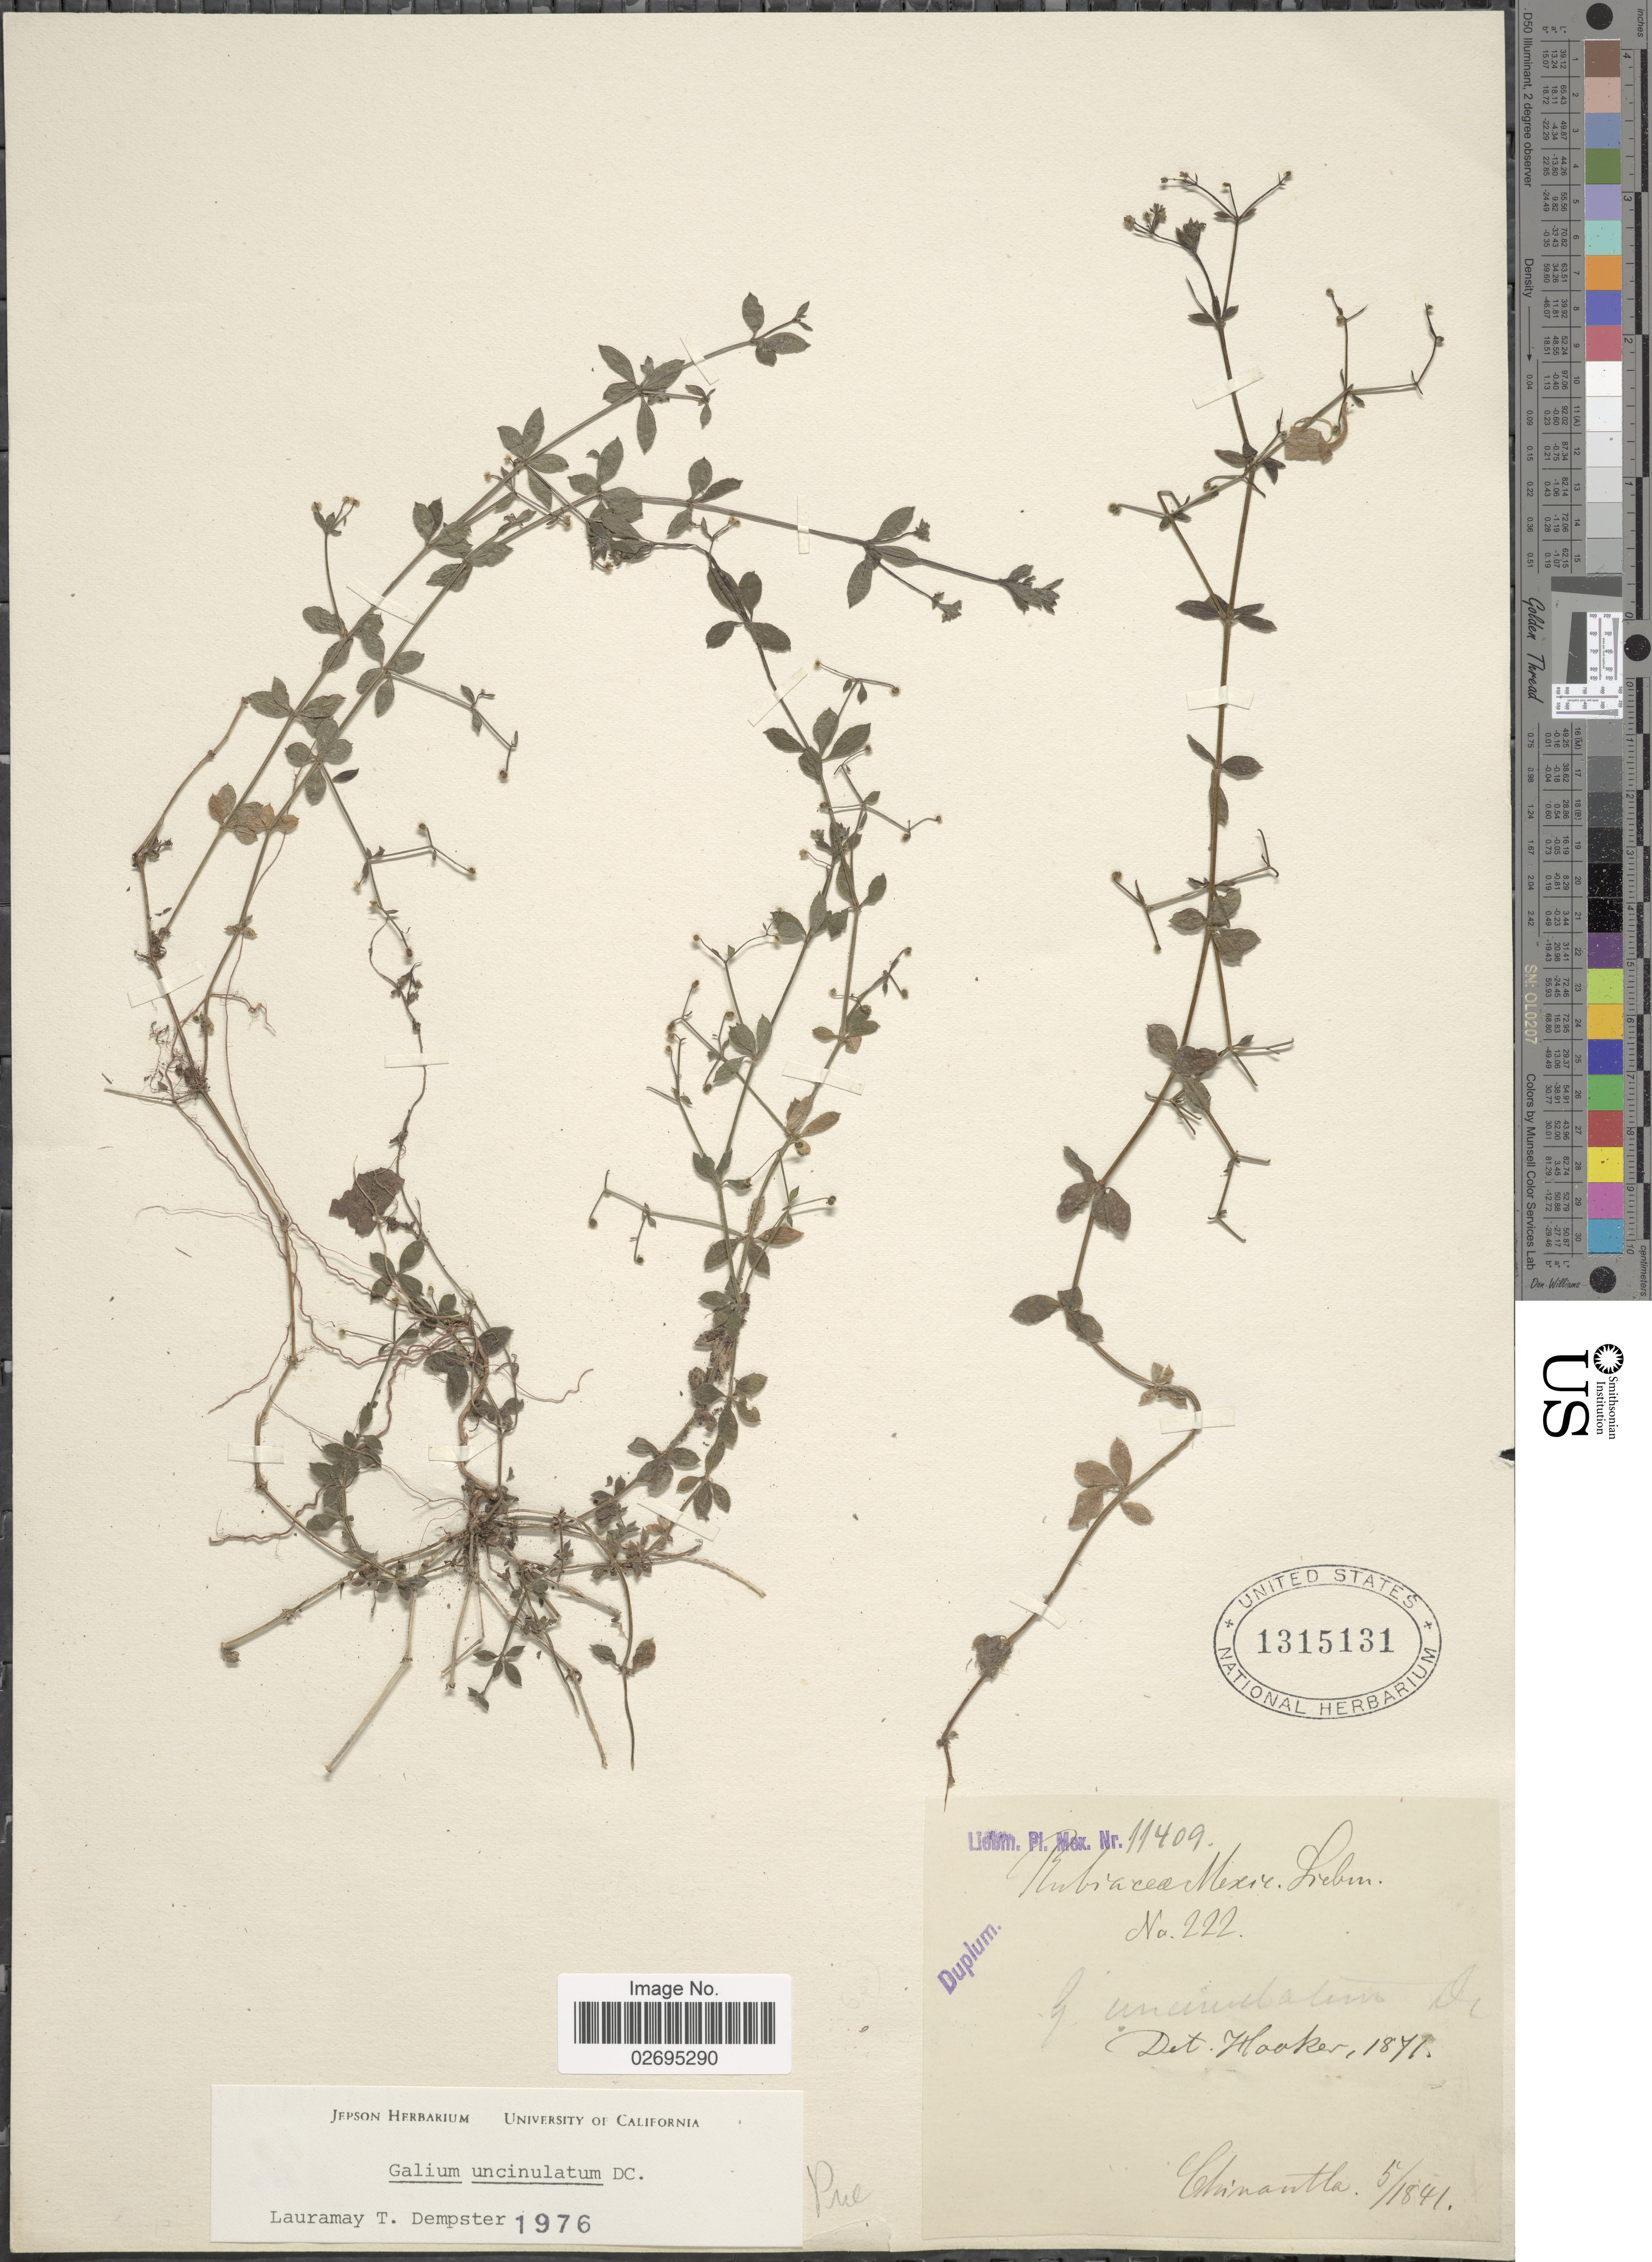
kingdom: Plantae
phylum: Tracheophyta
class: Magnoliopsida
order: Gentianales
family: Rubiaceae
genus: Galium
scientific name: Galium uncinulatum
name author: DC.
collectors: Liebmann, --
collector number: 222/11409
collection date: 1841-05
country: Mexico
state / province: Puebla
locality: Chinantla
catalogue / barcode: US 1315131